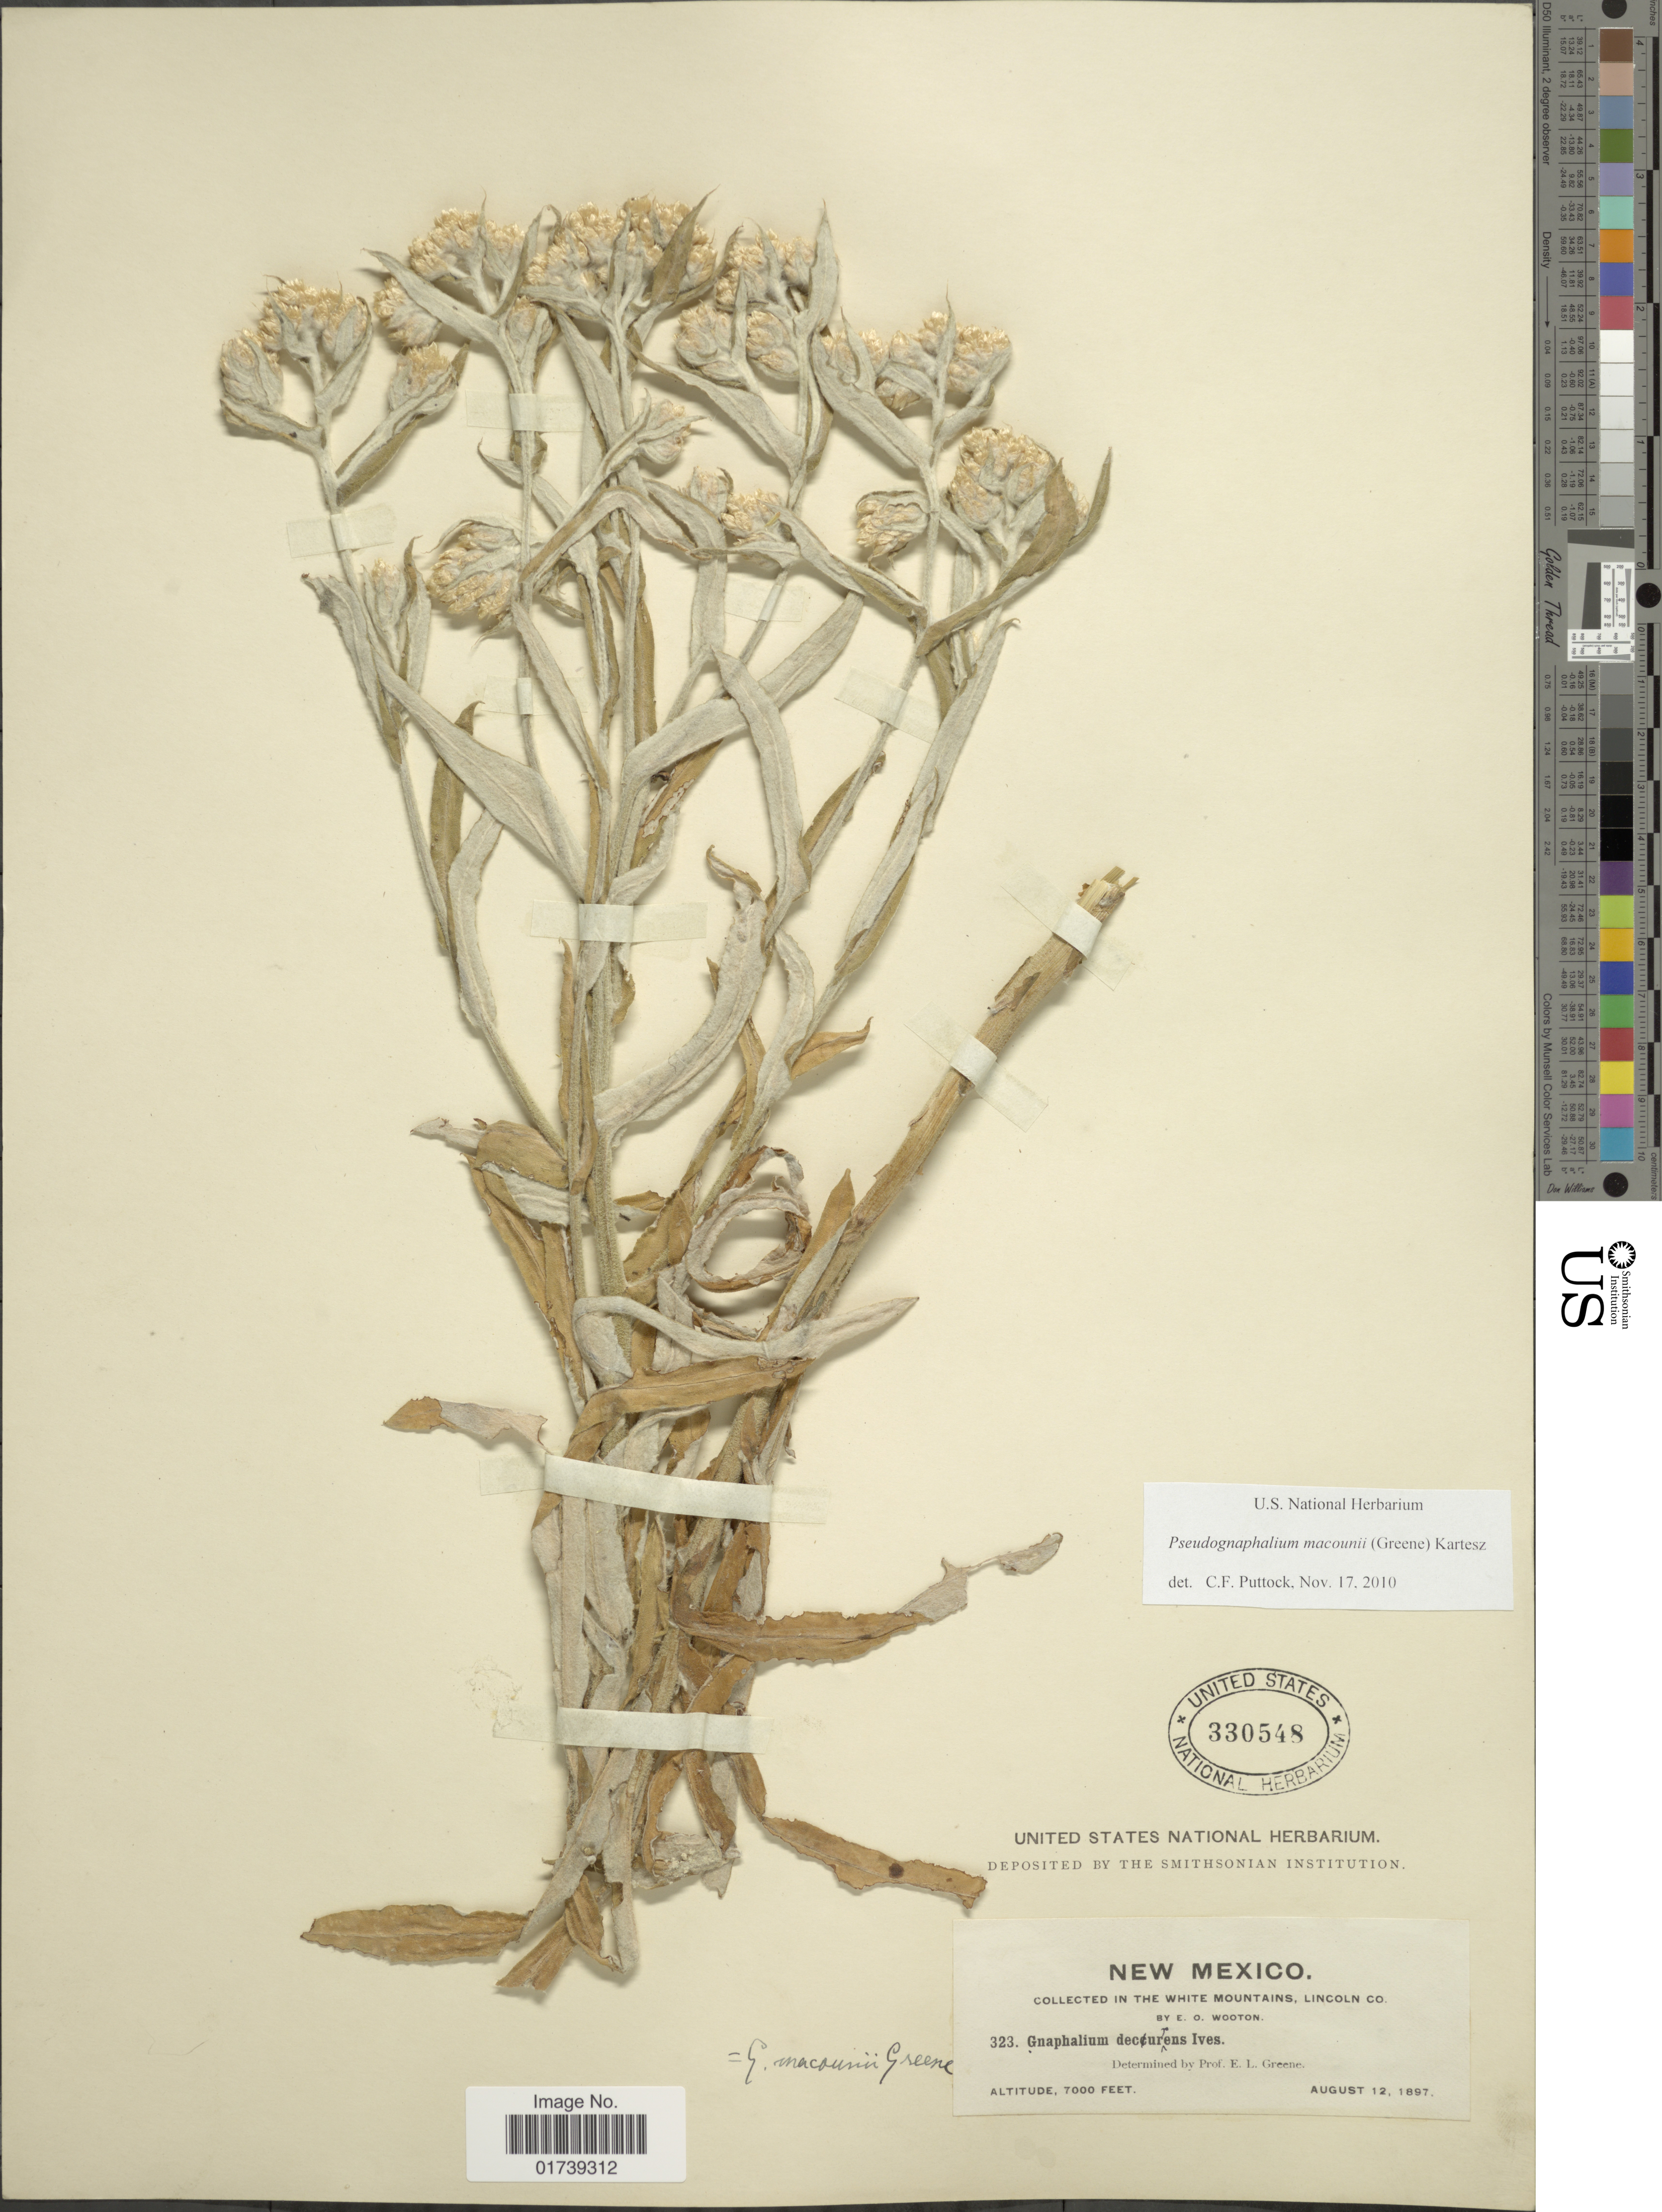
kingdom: Plantae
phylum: Tracheophyta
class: Magnoliopsida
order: Asterales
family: Asteraceae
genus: Pseudognaphalium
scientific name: Pseudognaphalium macounii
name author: (Greene) Kartesz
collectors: E. O. Wooton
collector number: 323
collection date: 1897-08-12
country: United States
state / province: New Mexico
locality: In the White Mountains, Lincoln Co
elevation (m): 2134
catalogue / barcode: US 330548